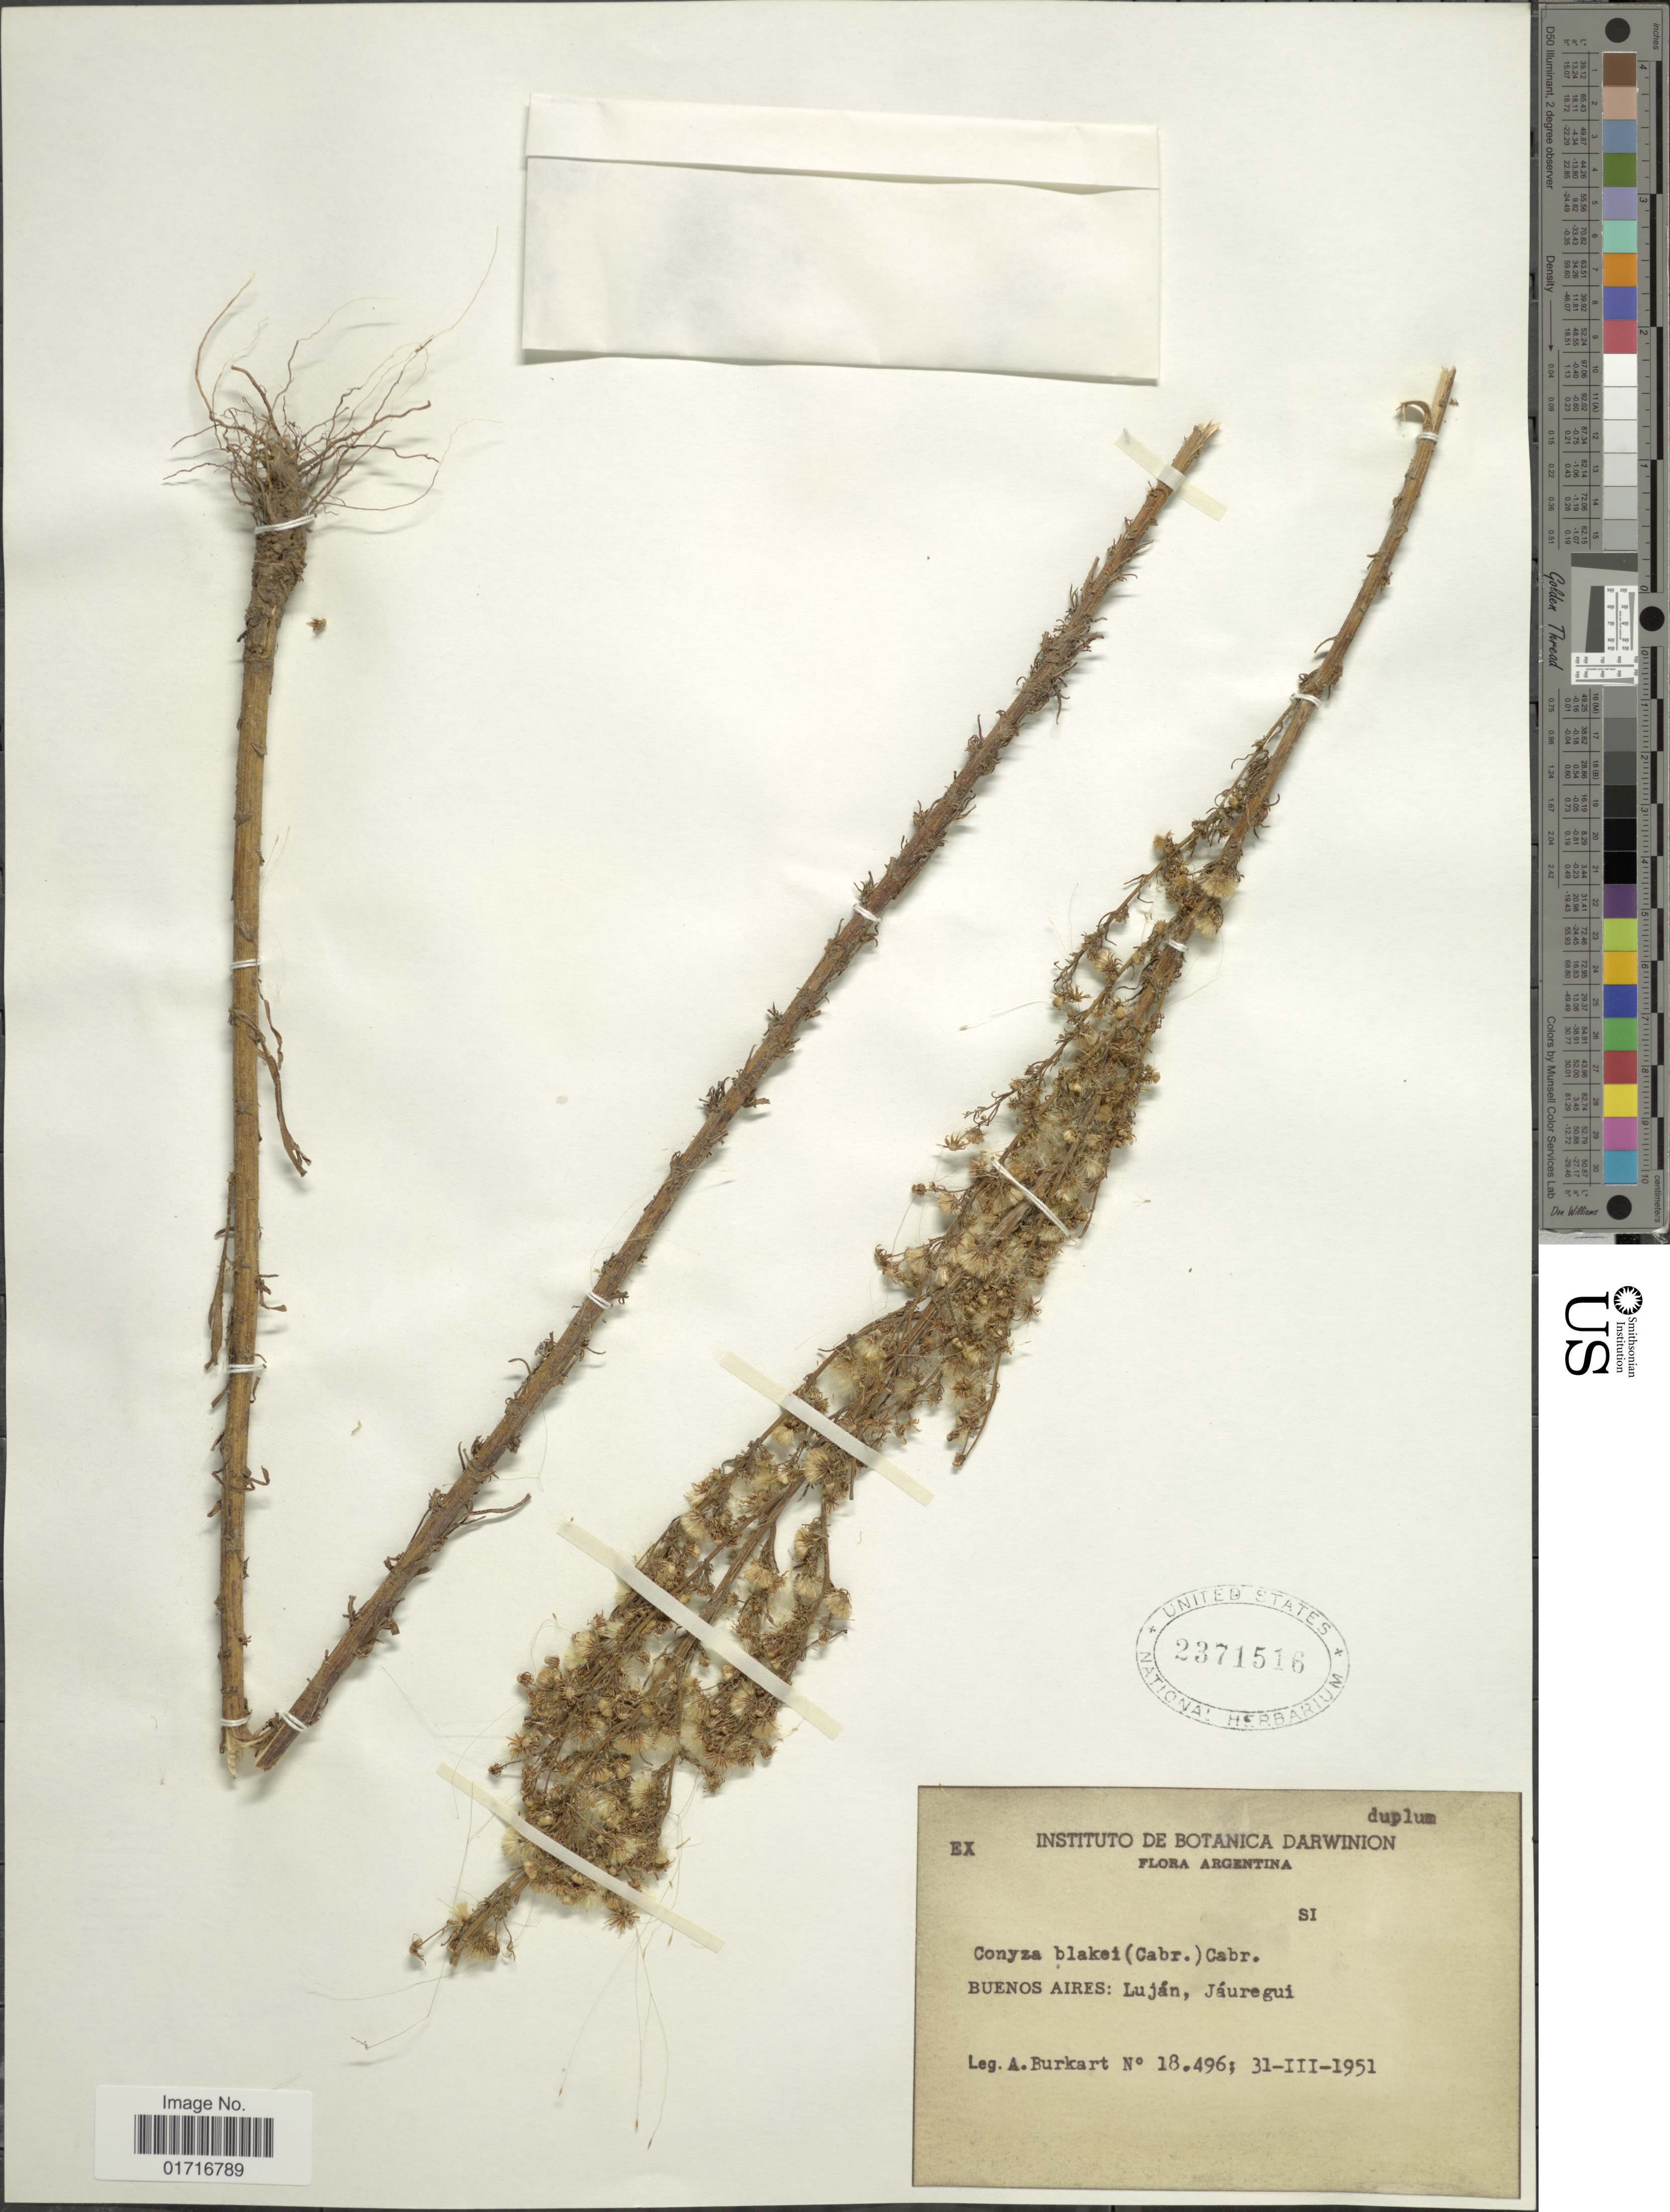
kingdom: Plantae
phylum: Tracheophyta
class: Magnoliopsida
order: Asterales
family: Asteraceae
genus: Conyza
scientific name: Conyza blakei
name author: (Cabrera) Cabrera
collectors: A. E. Burkart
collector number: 18496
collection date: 1951-03-31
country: Argentina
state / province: Buenos Aires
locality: Lujan, Jauregui.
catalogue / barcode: US 2371516